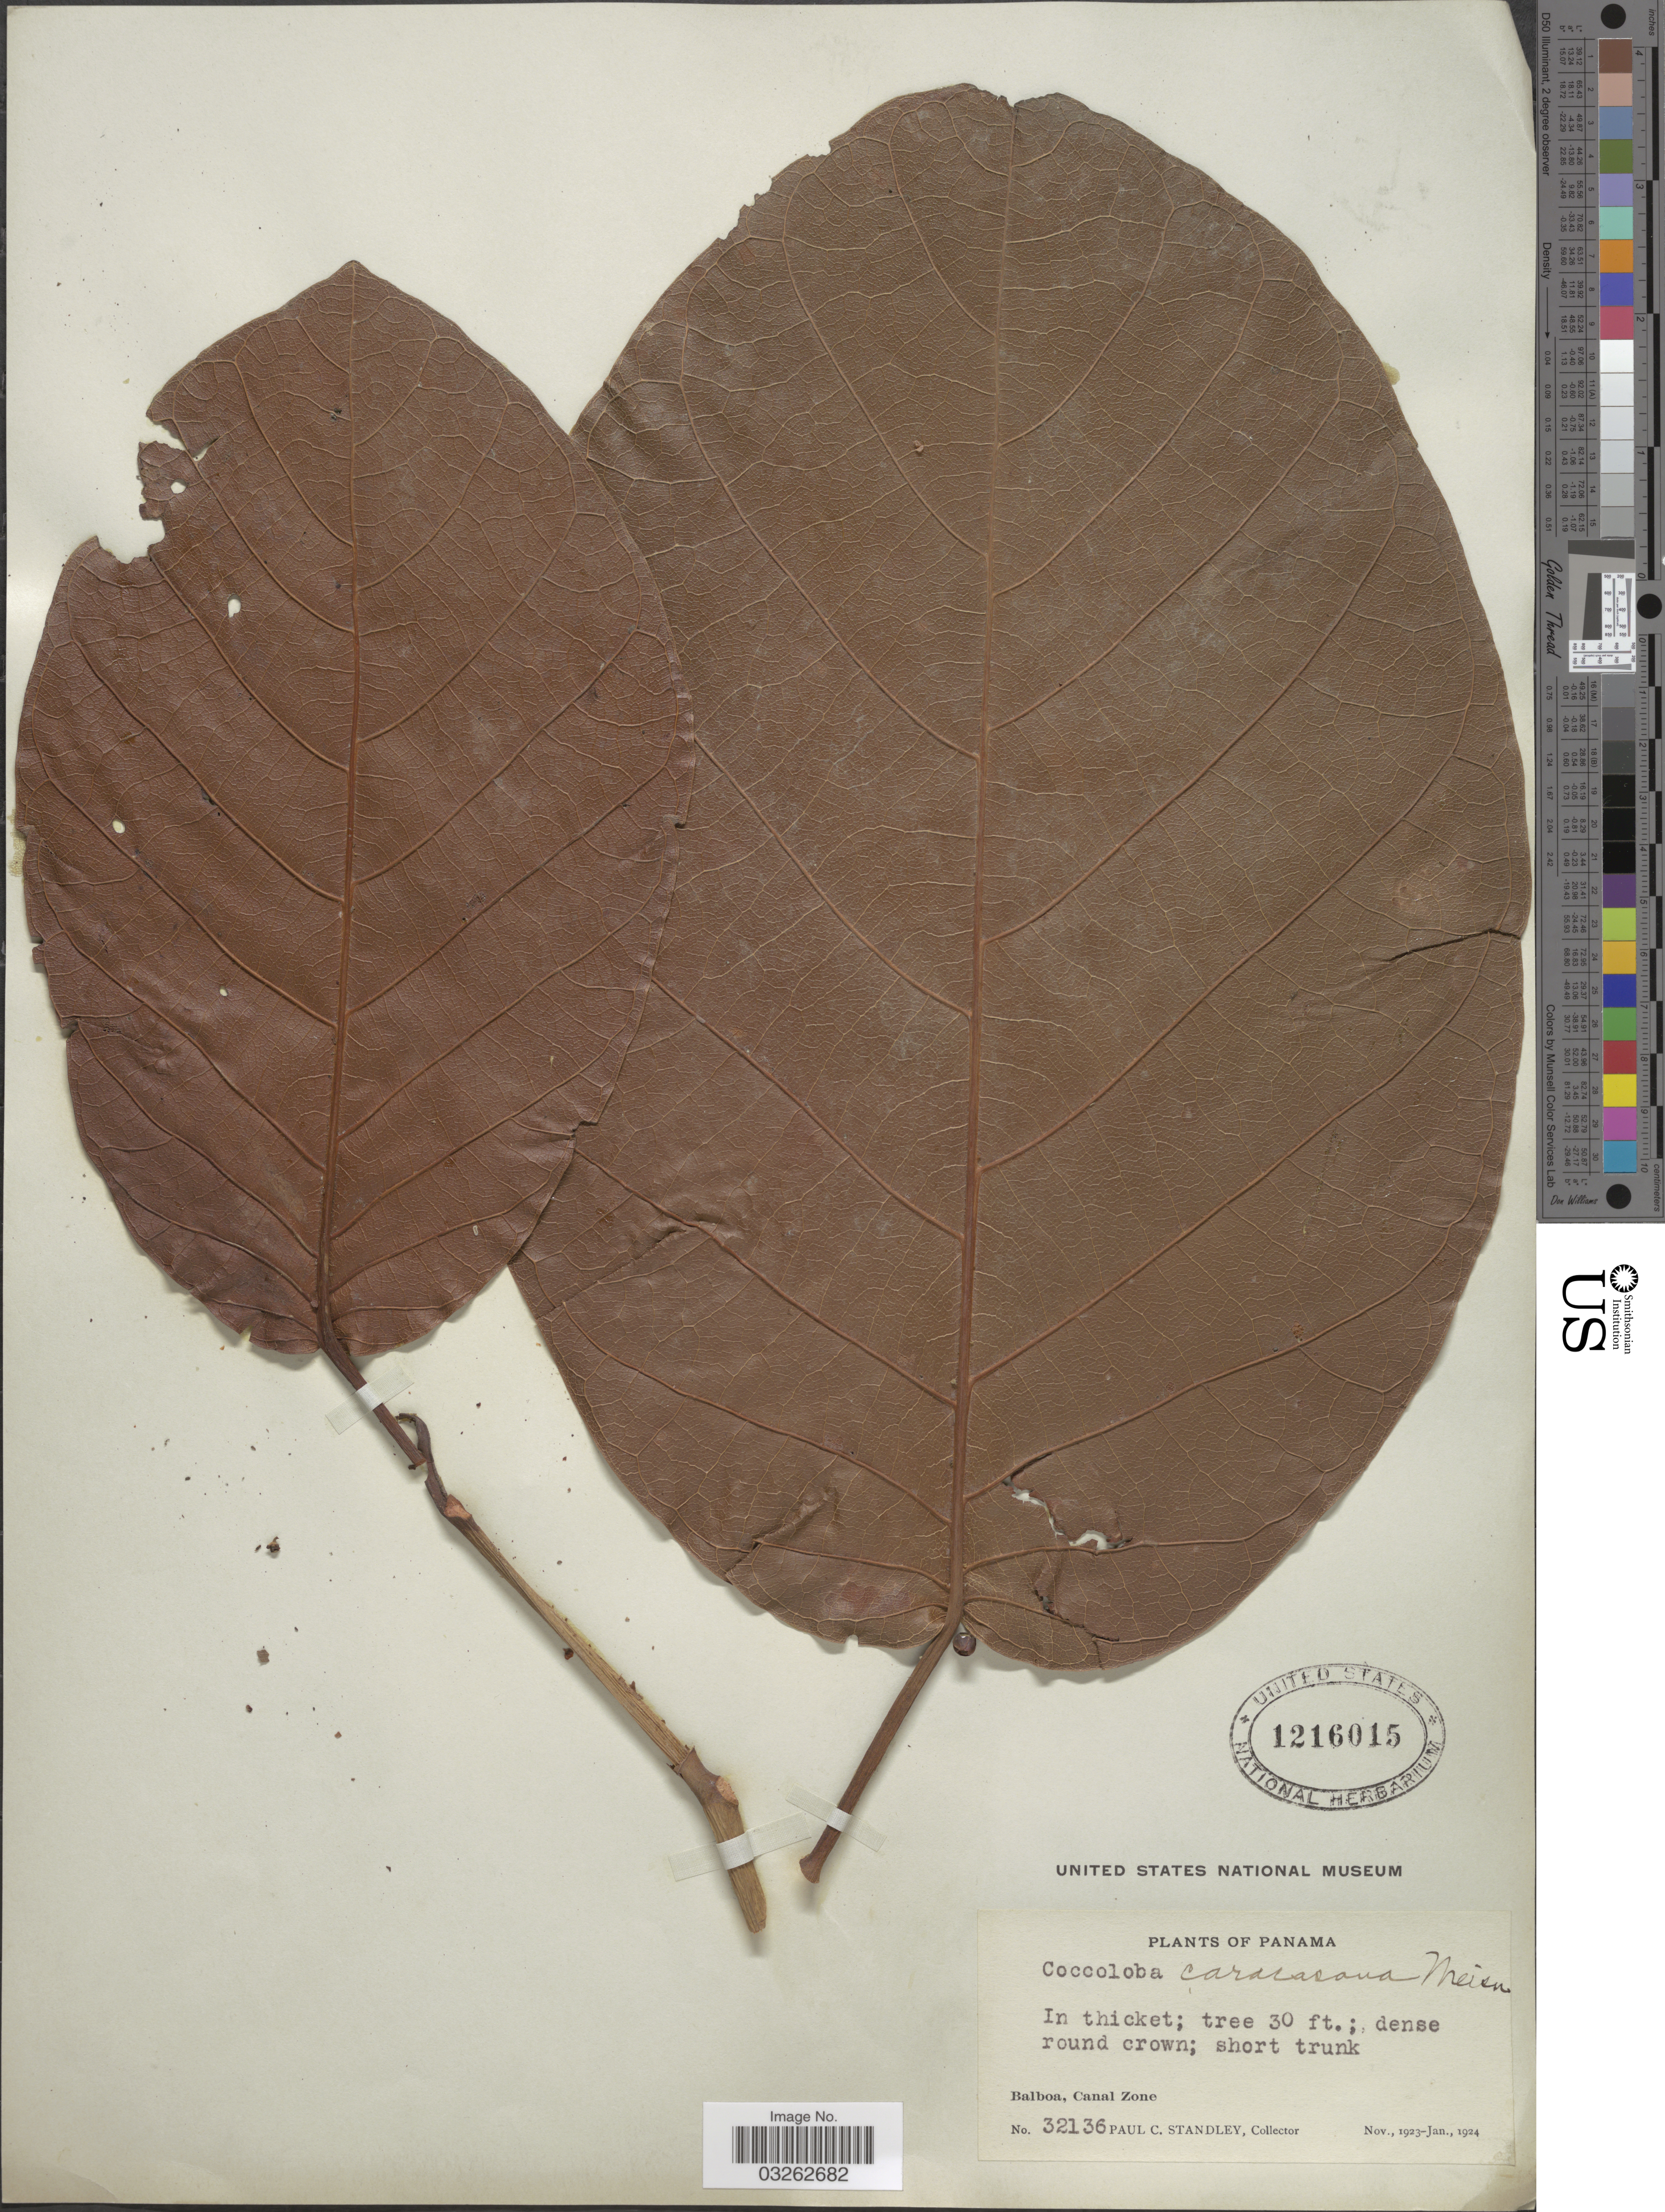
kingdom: Plantae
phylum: Tracheophyta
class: Magnoliopsida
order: Caryophyllales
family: Polygonaceae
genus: Coccoloba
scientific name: Coccoloba caracasana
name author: Meisn.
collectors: P. C. Standley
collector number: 32136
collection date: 1923-11/1924-01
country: Panama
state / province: Colón / Panamá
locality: Balboa, Canal Zone.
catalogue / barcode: US 1216015